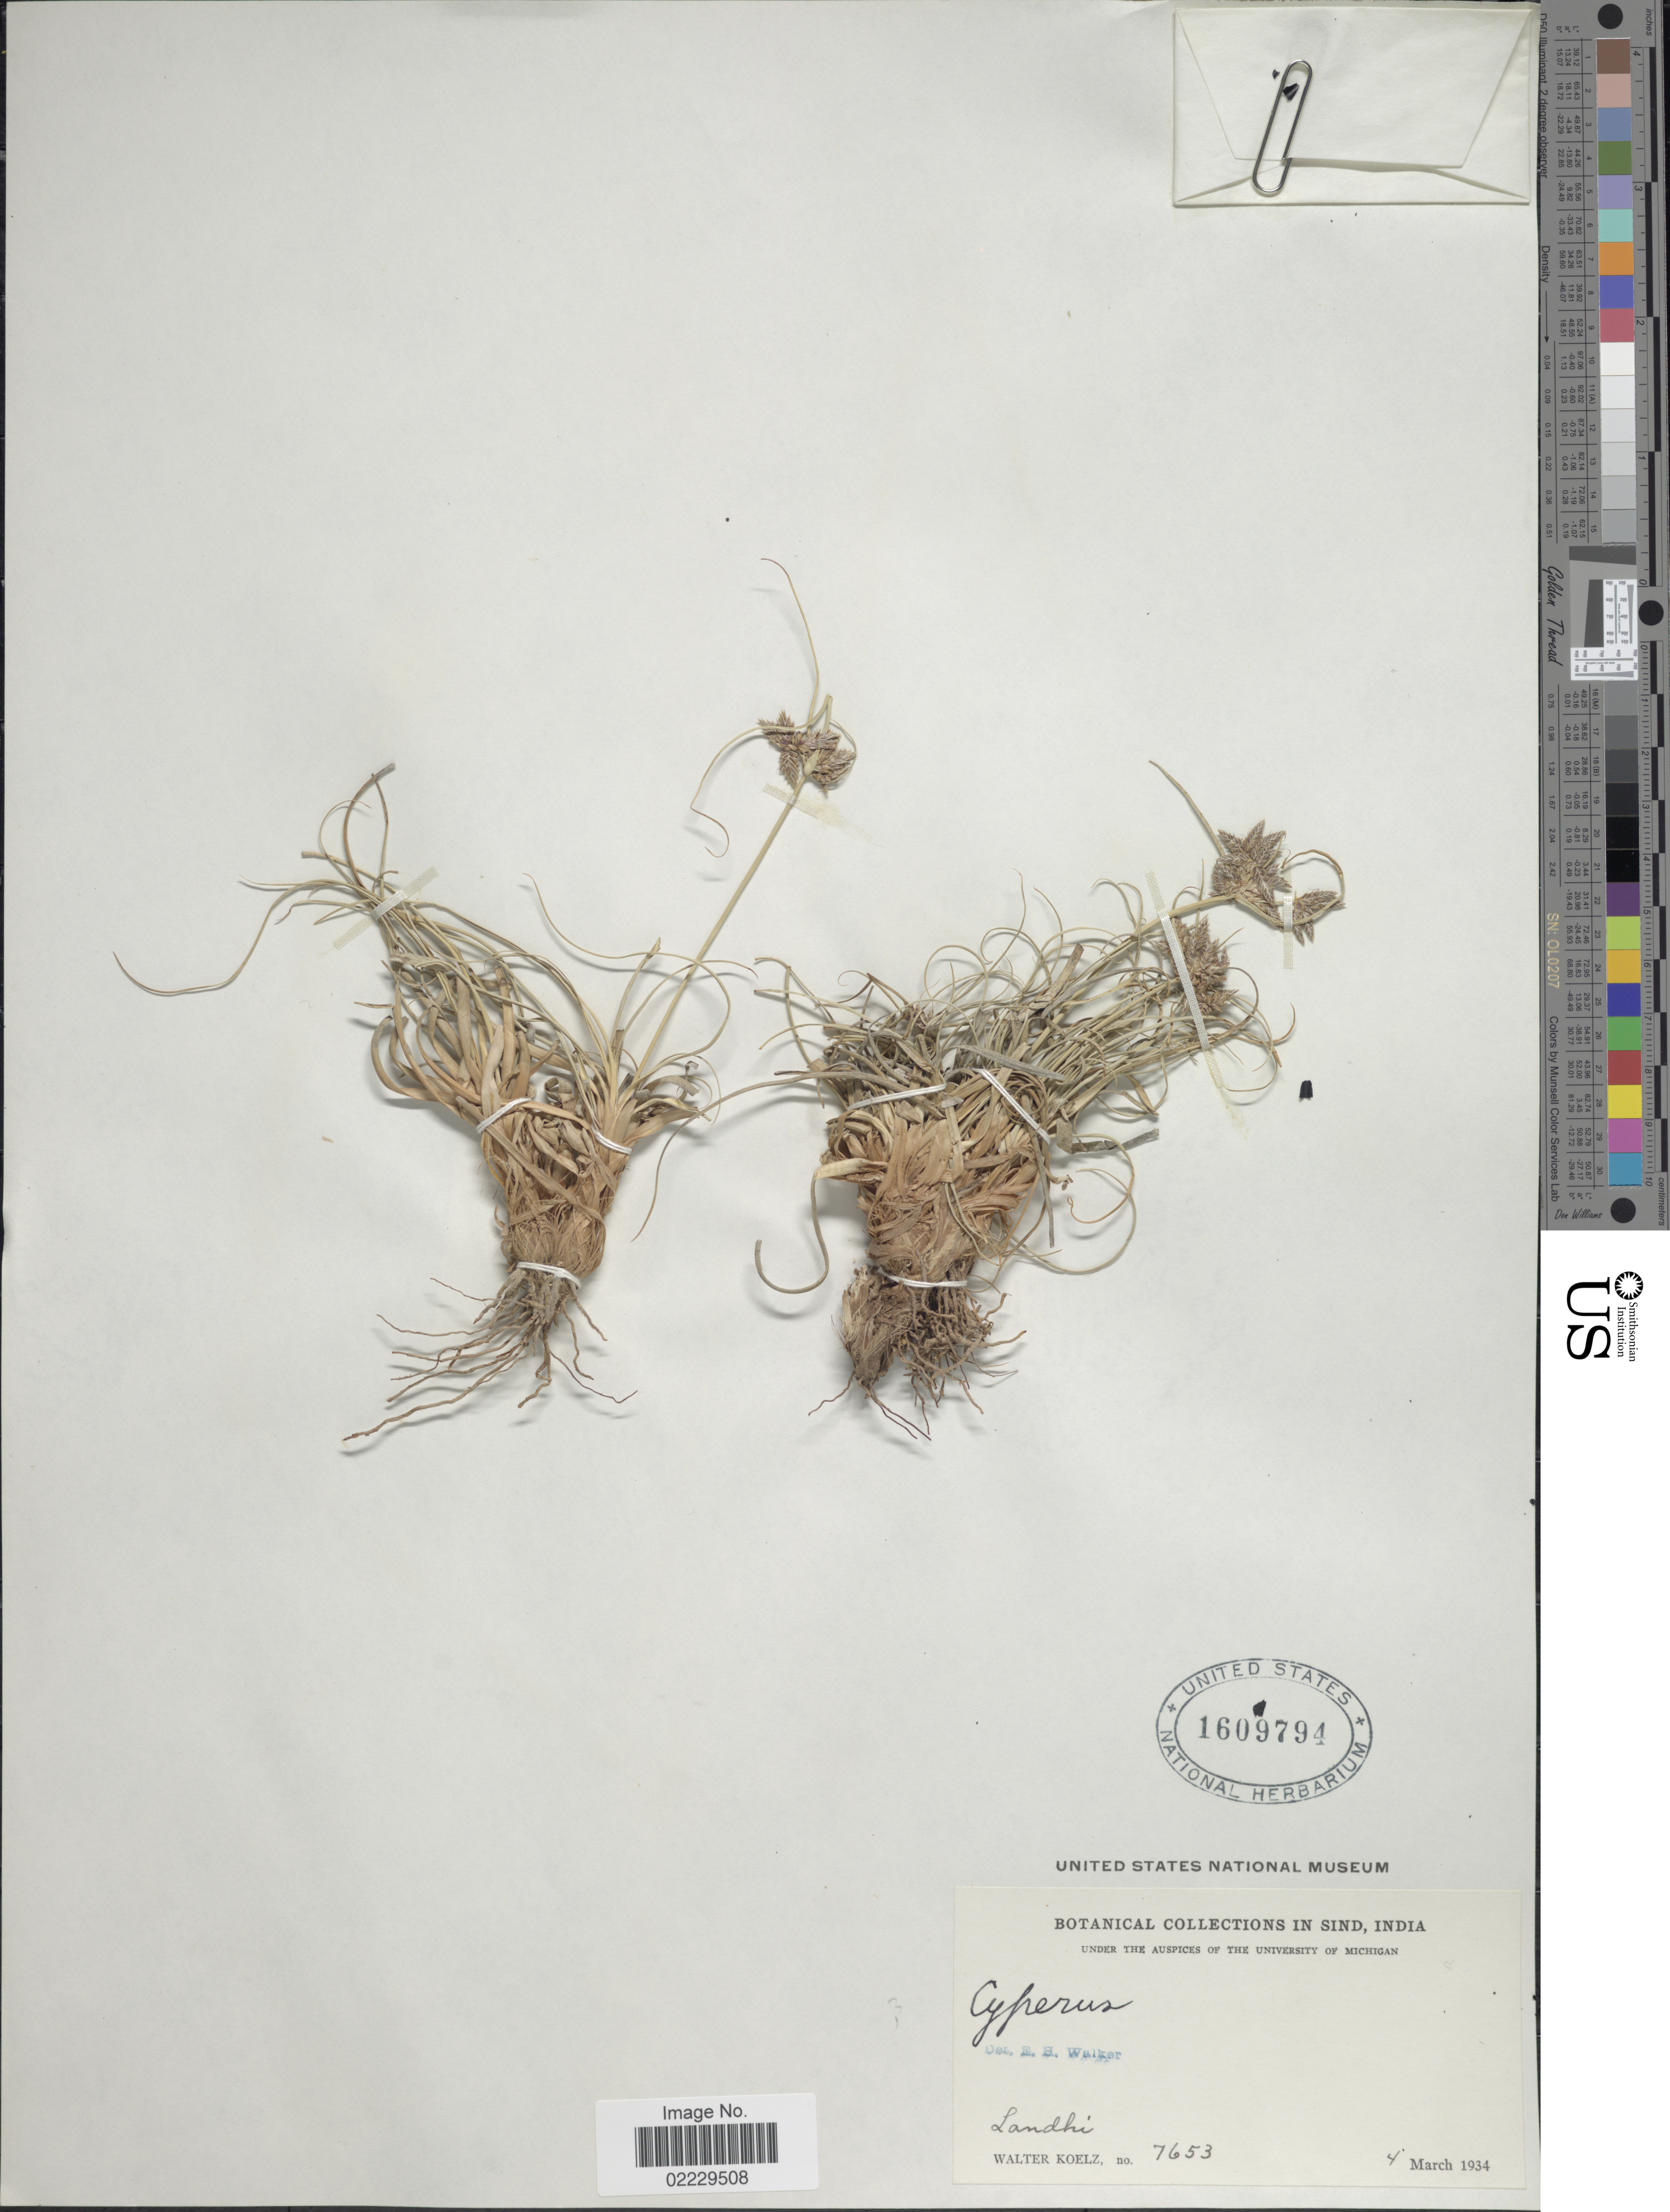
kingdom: Plantae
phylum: Tracheophyta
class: Liliopsida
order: Poales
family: Cyperaceae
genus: Cyperus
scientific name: Cyperus arenarius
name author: Retz.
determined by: Strong, Mark T., (BOT), Smithsonian Institution - National Museum of Natural History (UNITED STATES)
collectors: W. N. Koelz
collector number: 7653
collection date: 1934-03-04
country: Pakistan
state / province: Sindh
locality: Landhi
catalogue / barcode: US 1609794